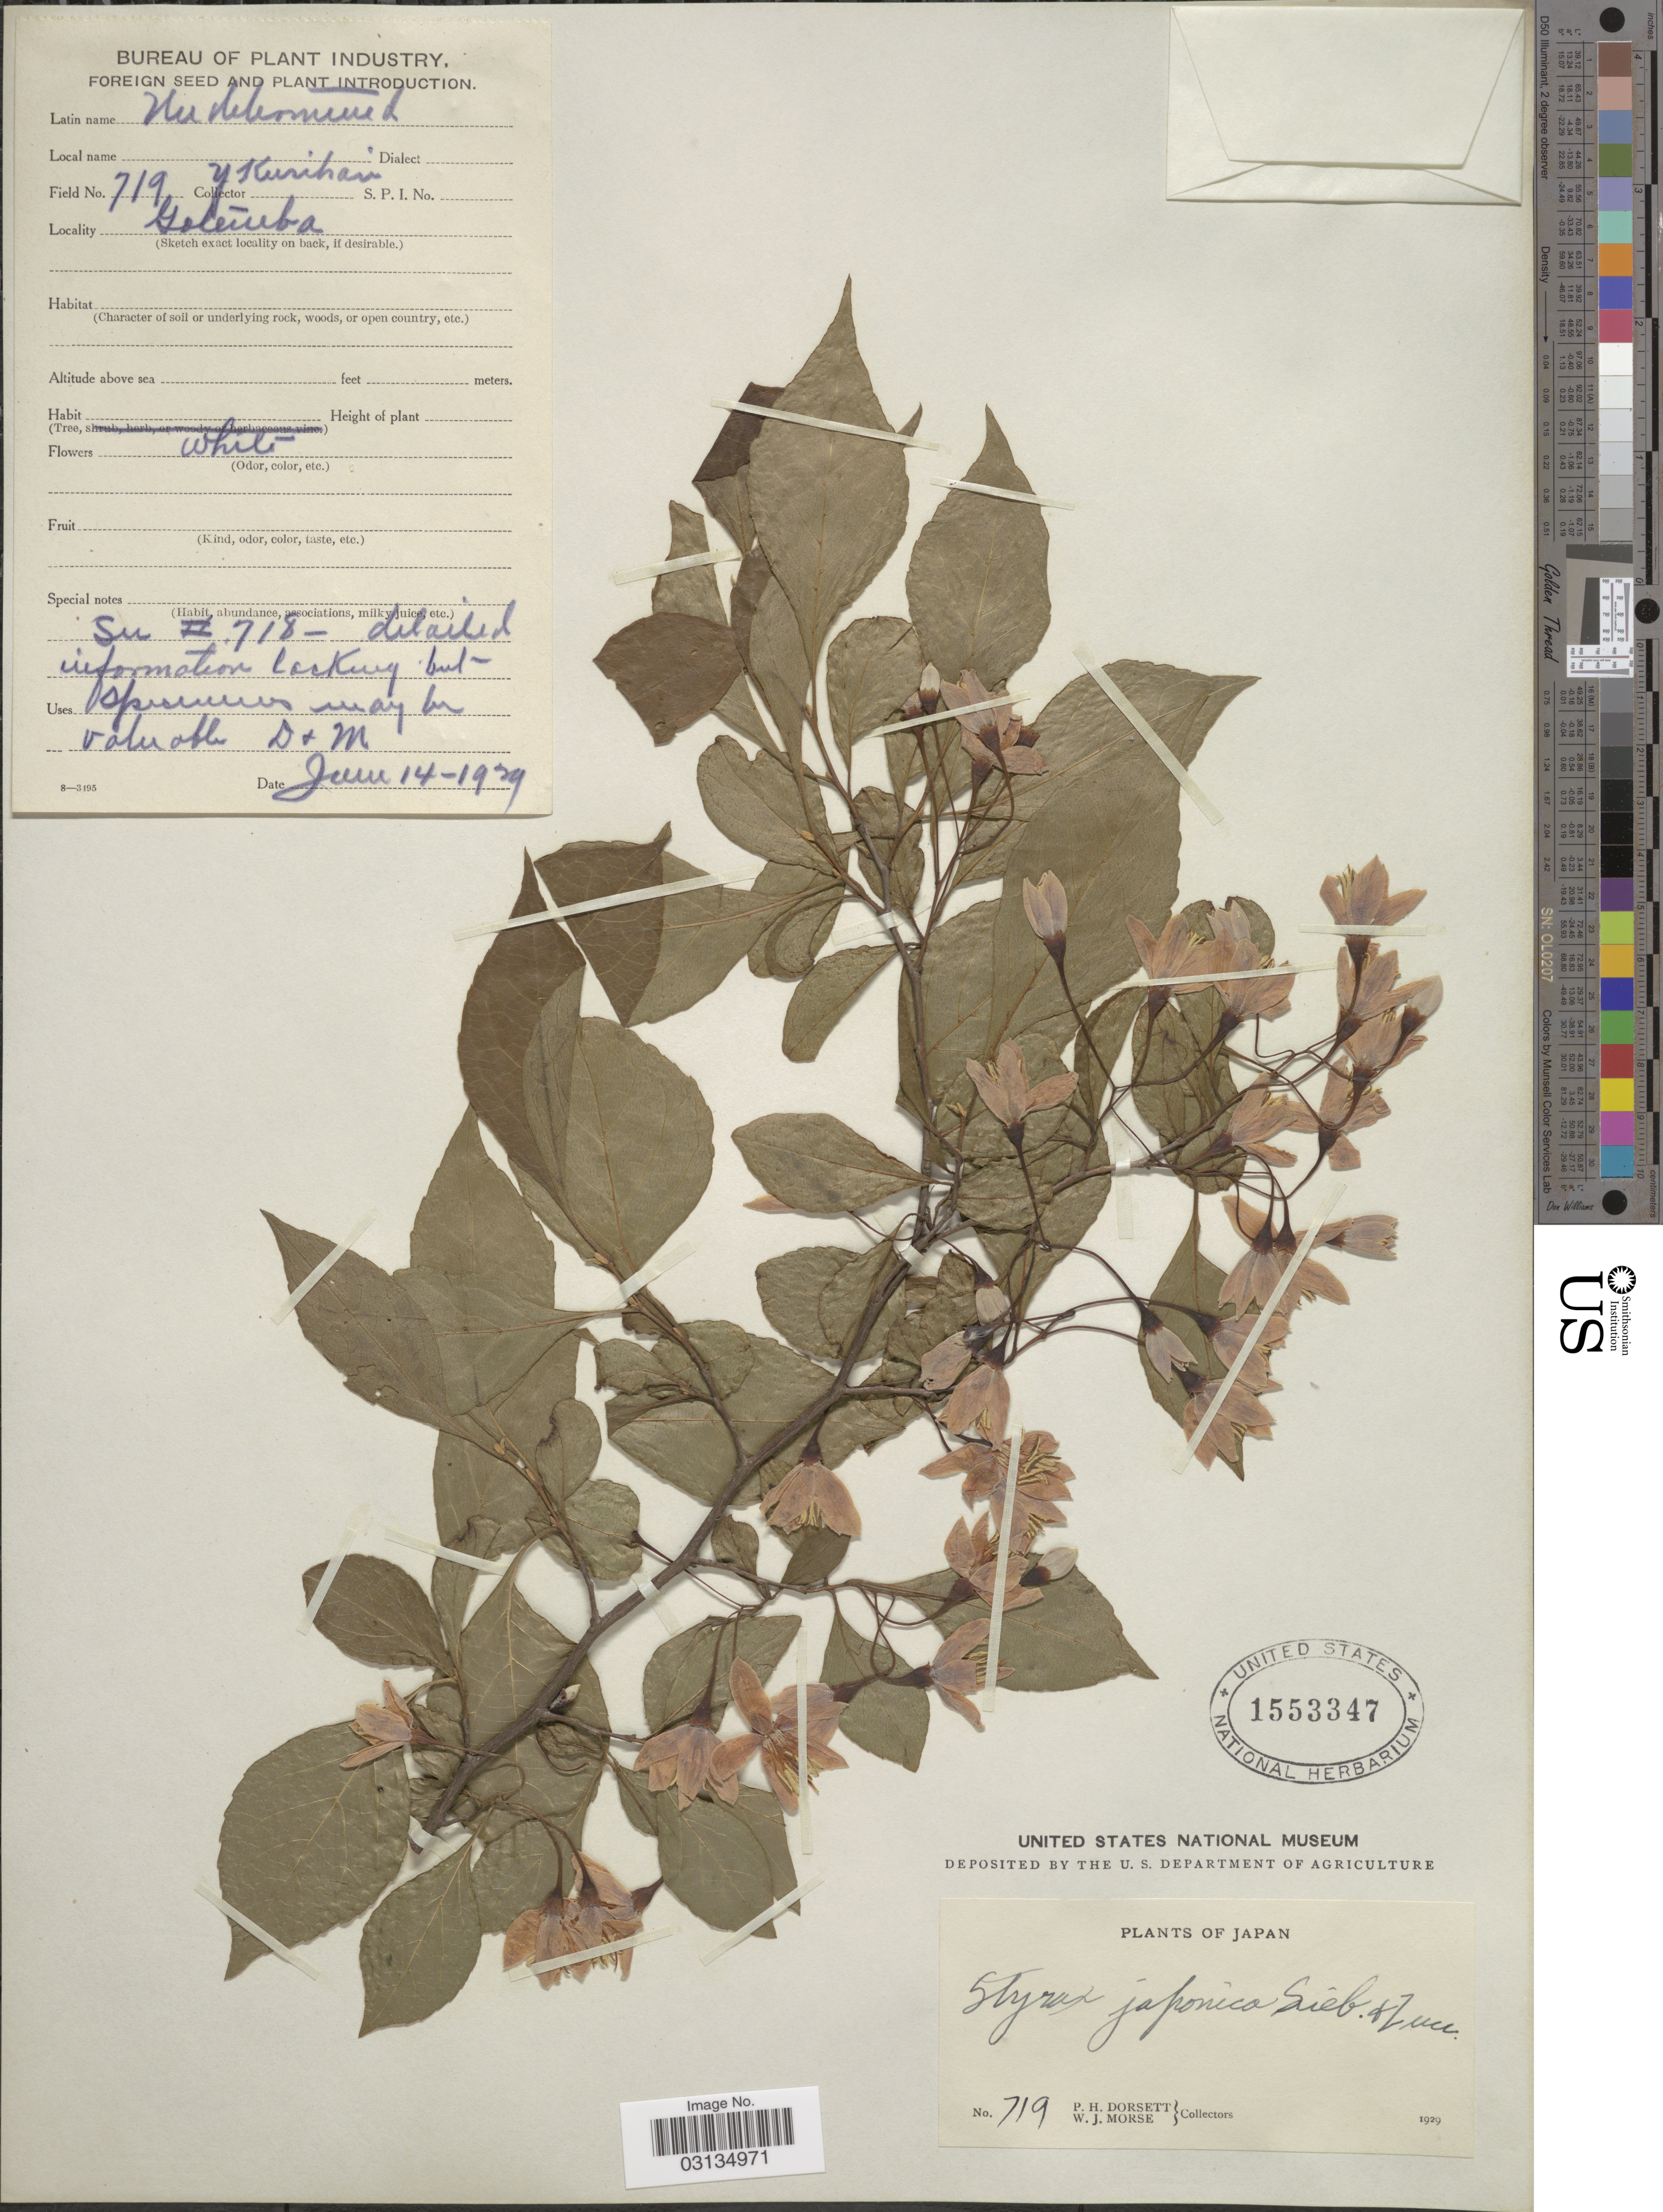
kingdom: Plantae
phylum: Tracheophyta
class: Magnoliopsida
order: Ericales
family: Styracaceae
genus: Styrax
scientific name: Styrax japonicus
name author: Siebold & Zucc.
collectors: P. H. Dorsett, W. J. Morse & Y. Kurihari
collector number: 719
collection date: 1929-06-14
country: Japan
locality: Gotemba.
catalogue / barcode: US 1553347